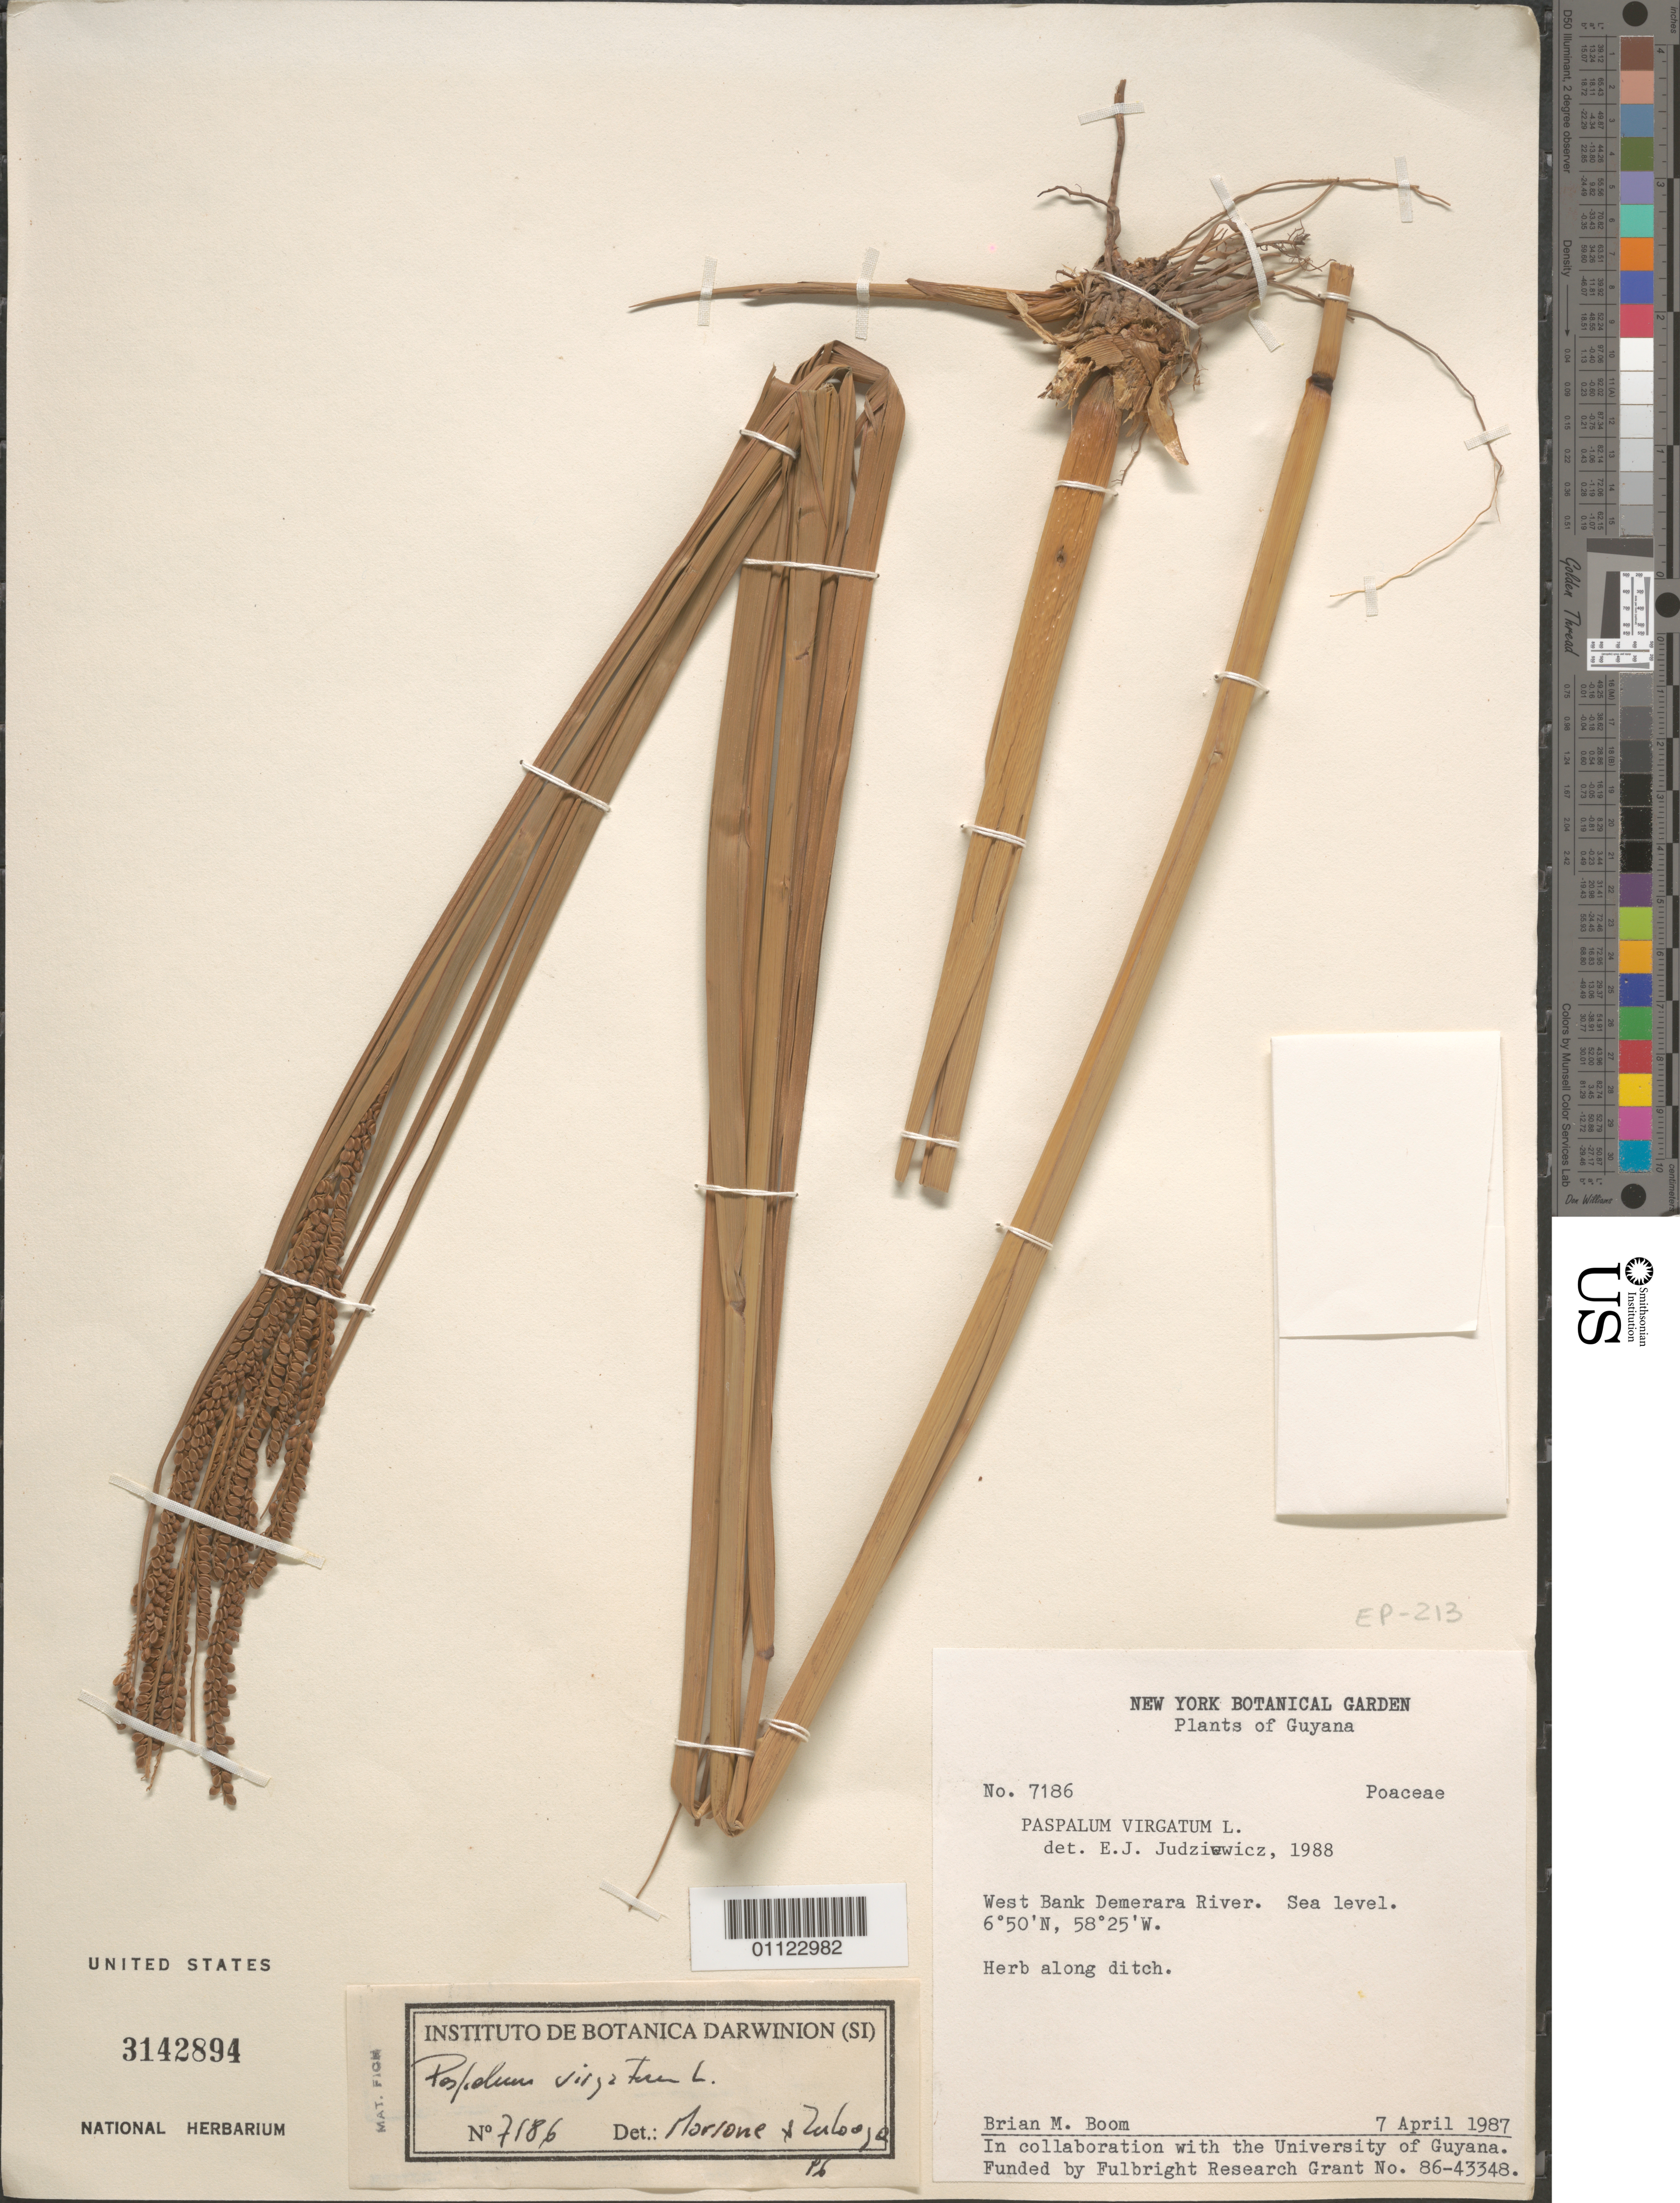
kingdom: Plantae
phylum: Tracheophyta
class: Liliopsida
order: Poales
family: Poaceae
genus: Paspalum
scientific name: Paspalum virgatum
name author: L.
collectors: B. M. Boom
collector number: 7186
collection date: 1987-04-07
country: Guyana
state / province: Demerara-Mahaica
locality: West Bank Demerara River.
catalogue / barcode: US 3142894